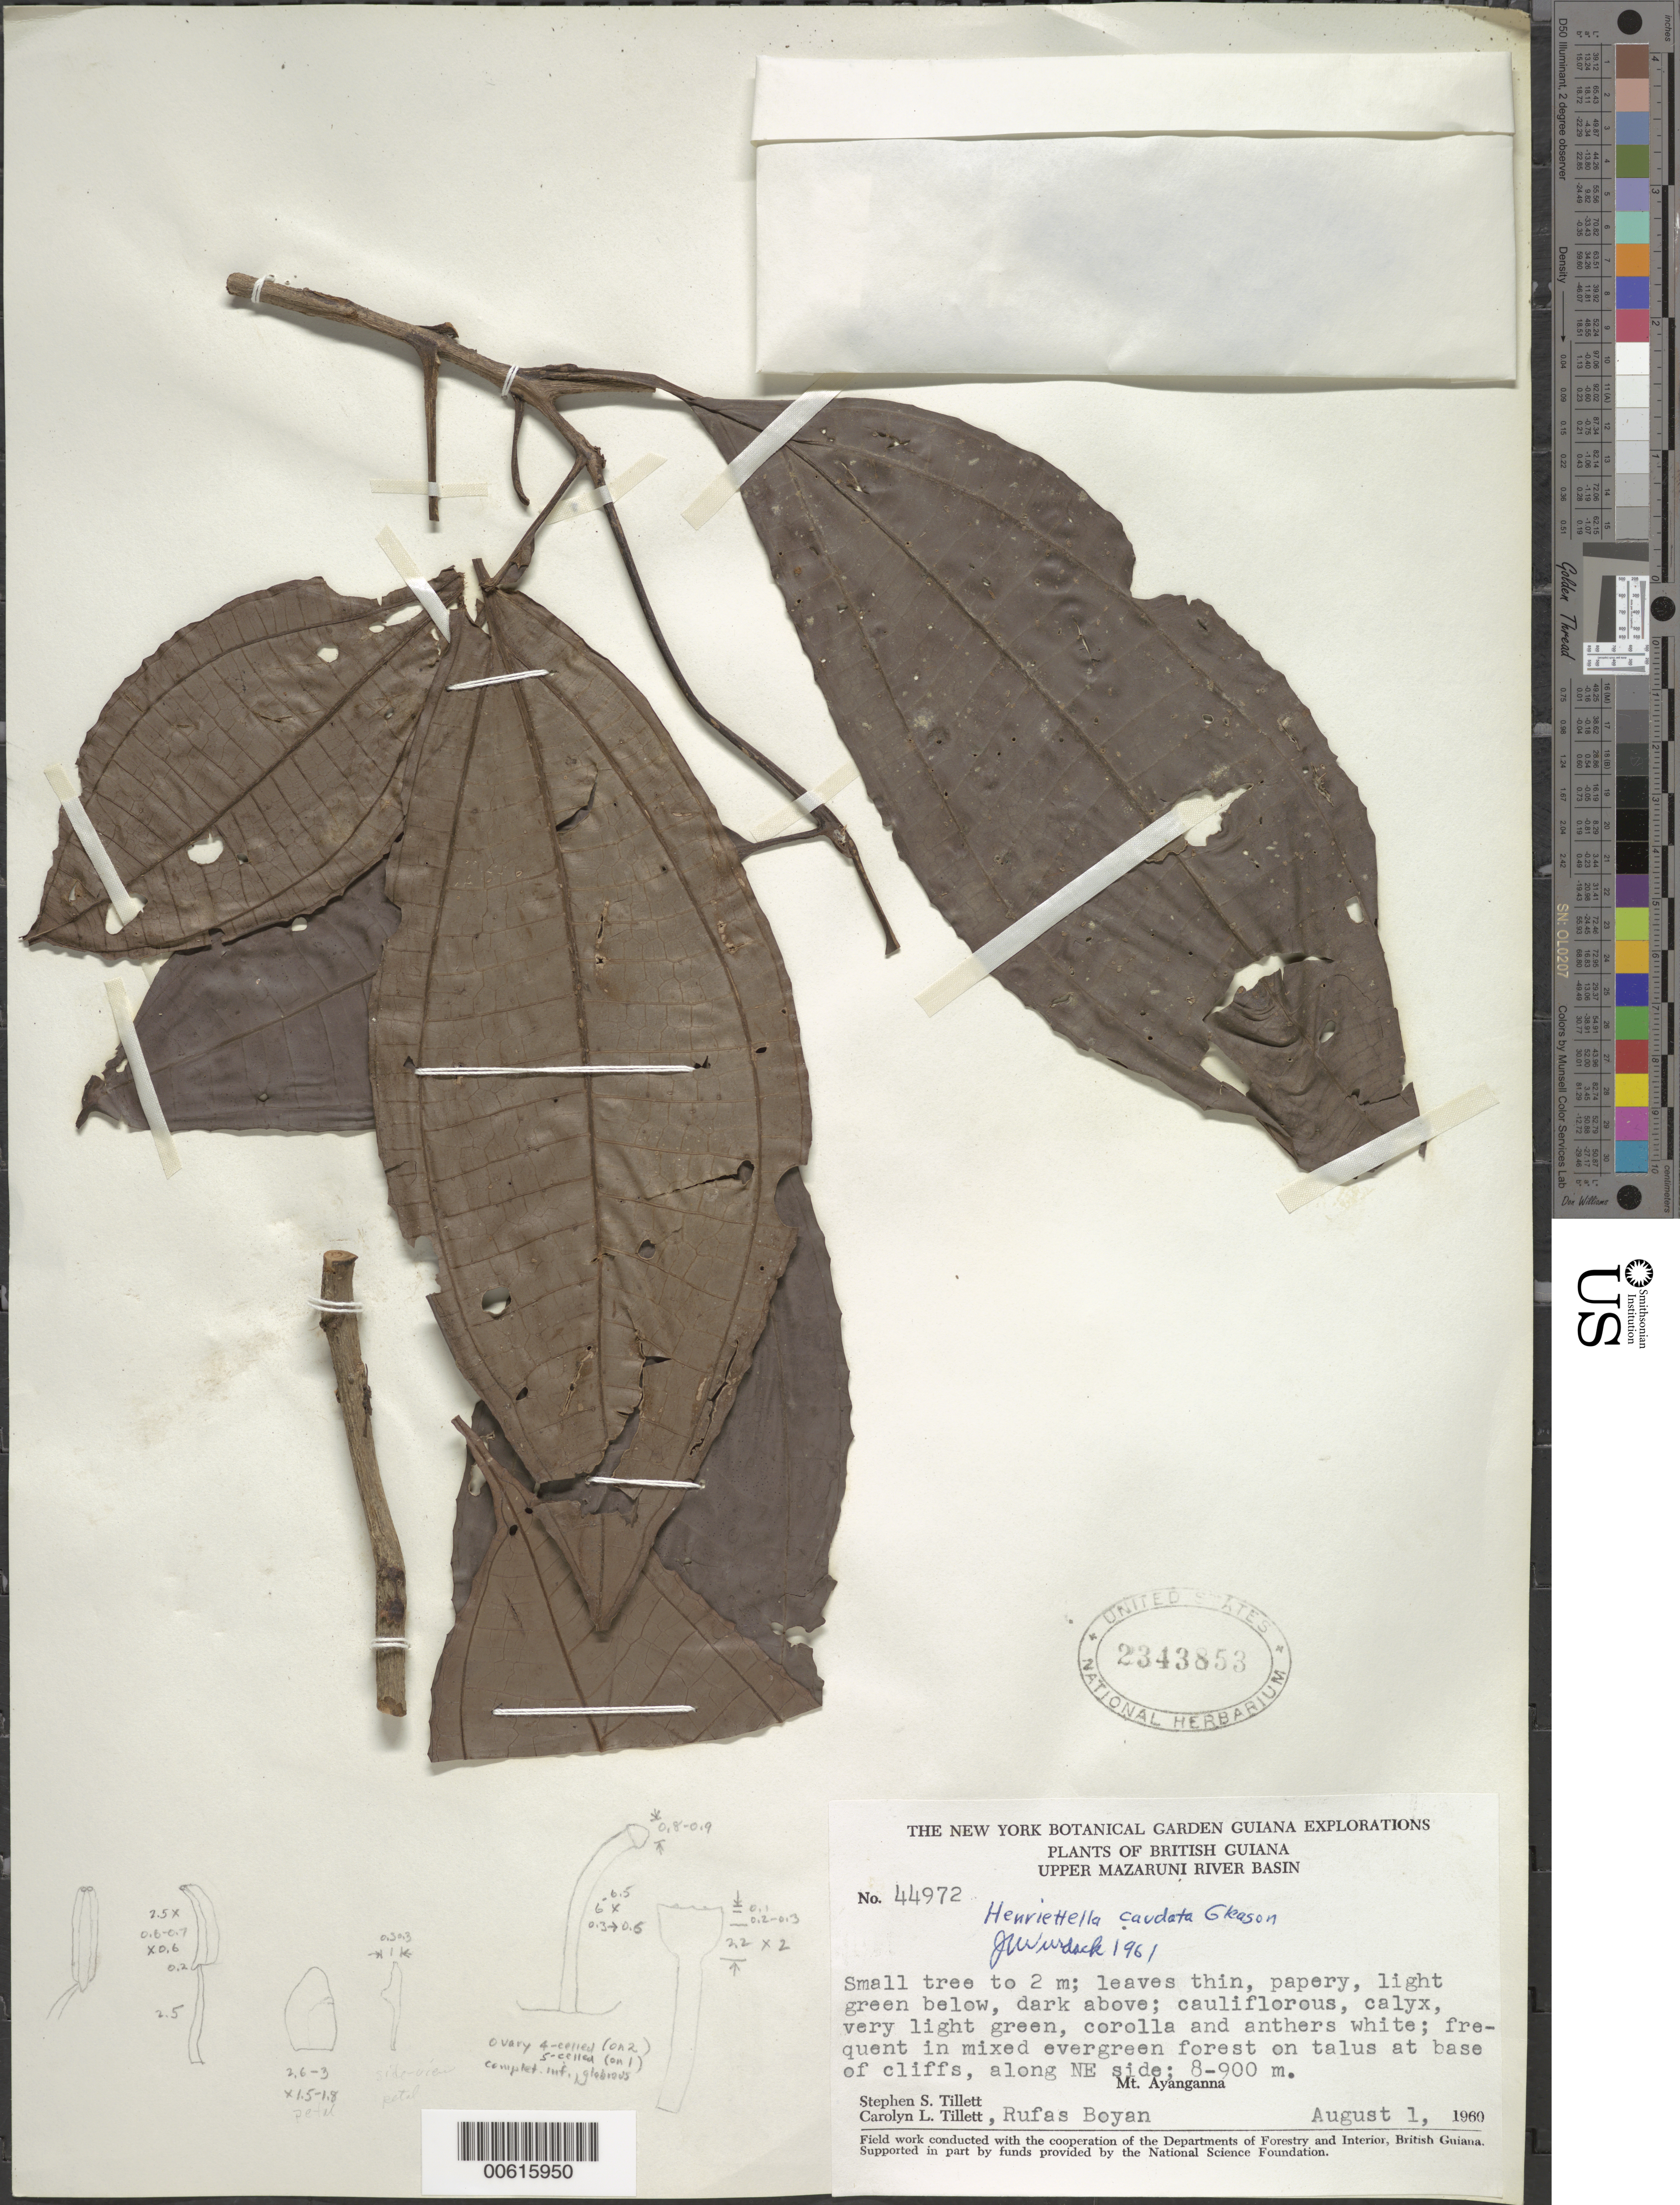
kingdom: Plantae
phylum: Tracheophyta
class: Magnoliopsida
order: Myrtales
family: Melastomataceae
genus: Henriettea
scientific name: Henriettea caudata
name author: (Gleason) Penneys et al.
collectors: S. S. Tillett, C. L. Tillett & R. Boyan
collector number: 44972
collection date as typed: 1-Aug-60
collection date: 1960-08-01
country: Guyana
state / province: Cuyuni-Mazaruni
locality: Mt. Ayanganna, NE side of, Upper Mazaruni R Basin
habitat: Mixed evergreen forest on talus at base of cliffs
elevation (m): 800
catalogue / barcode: US 2343853